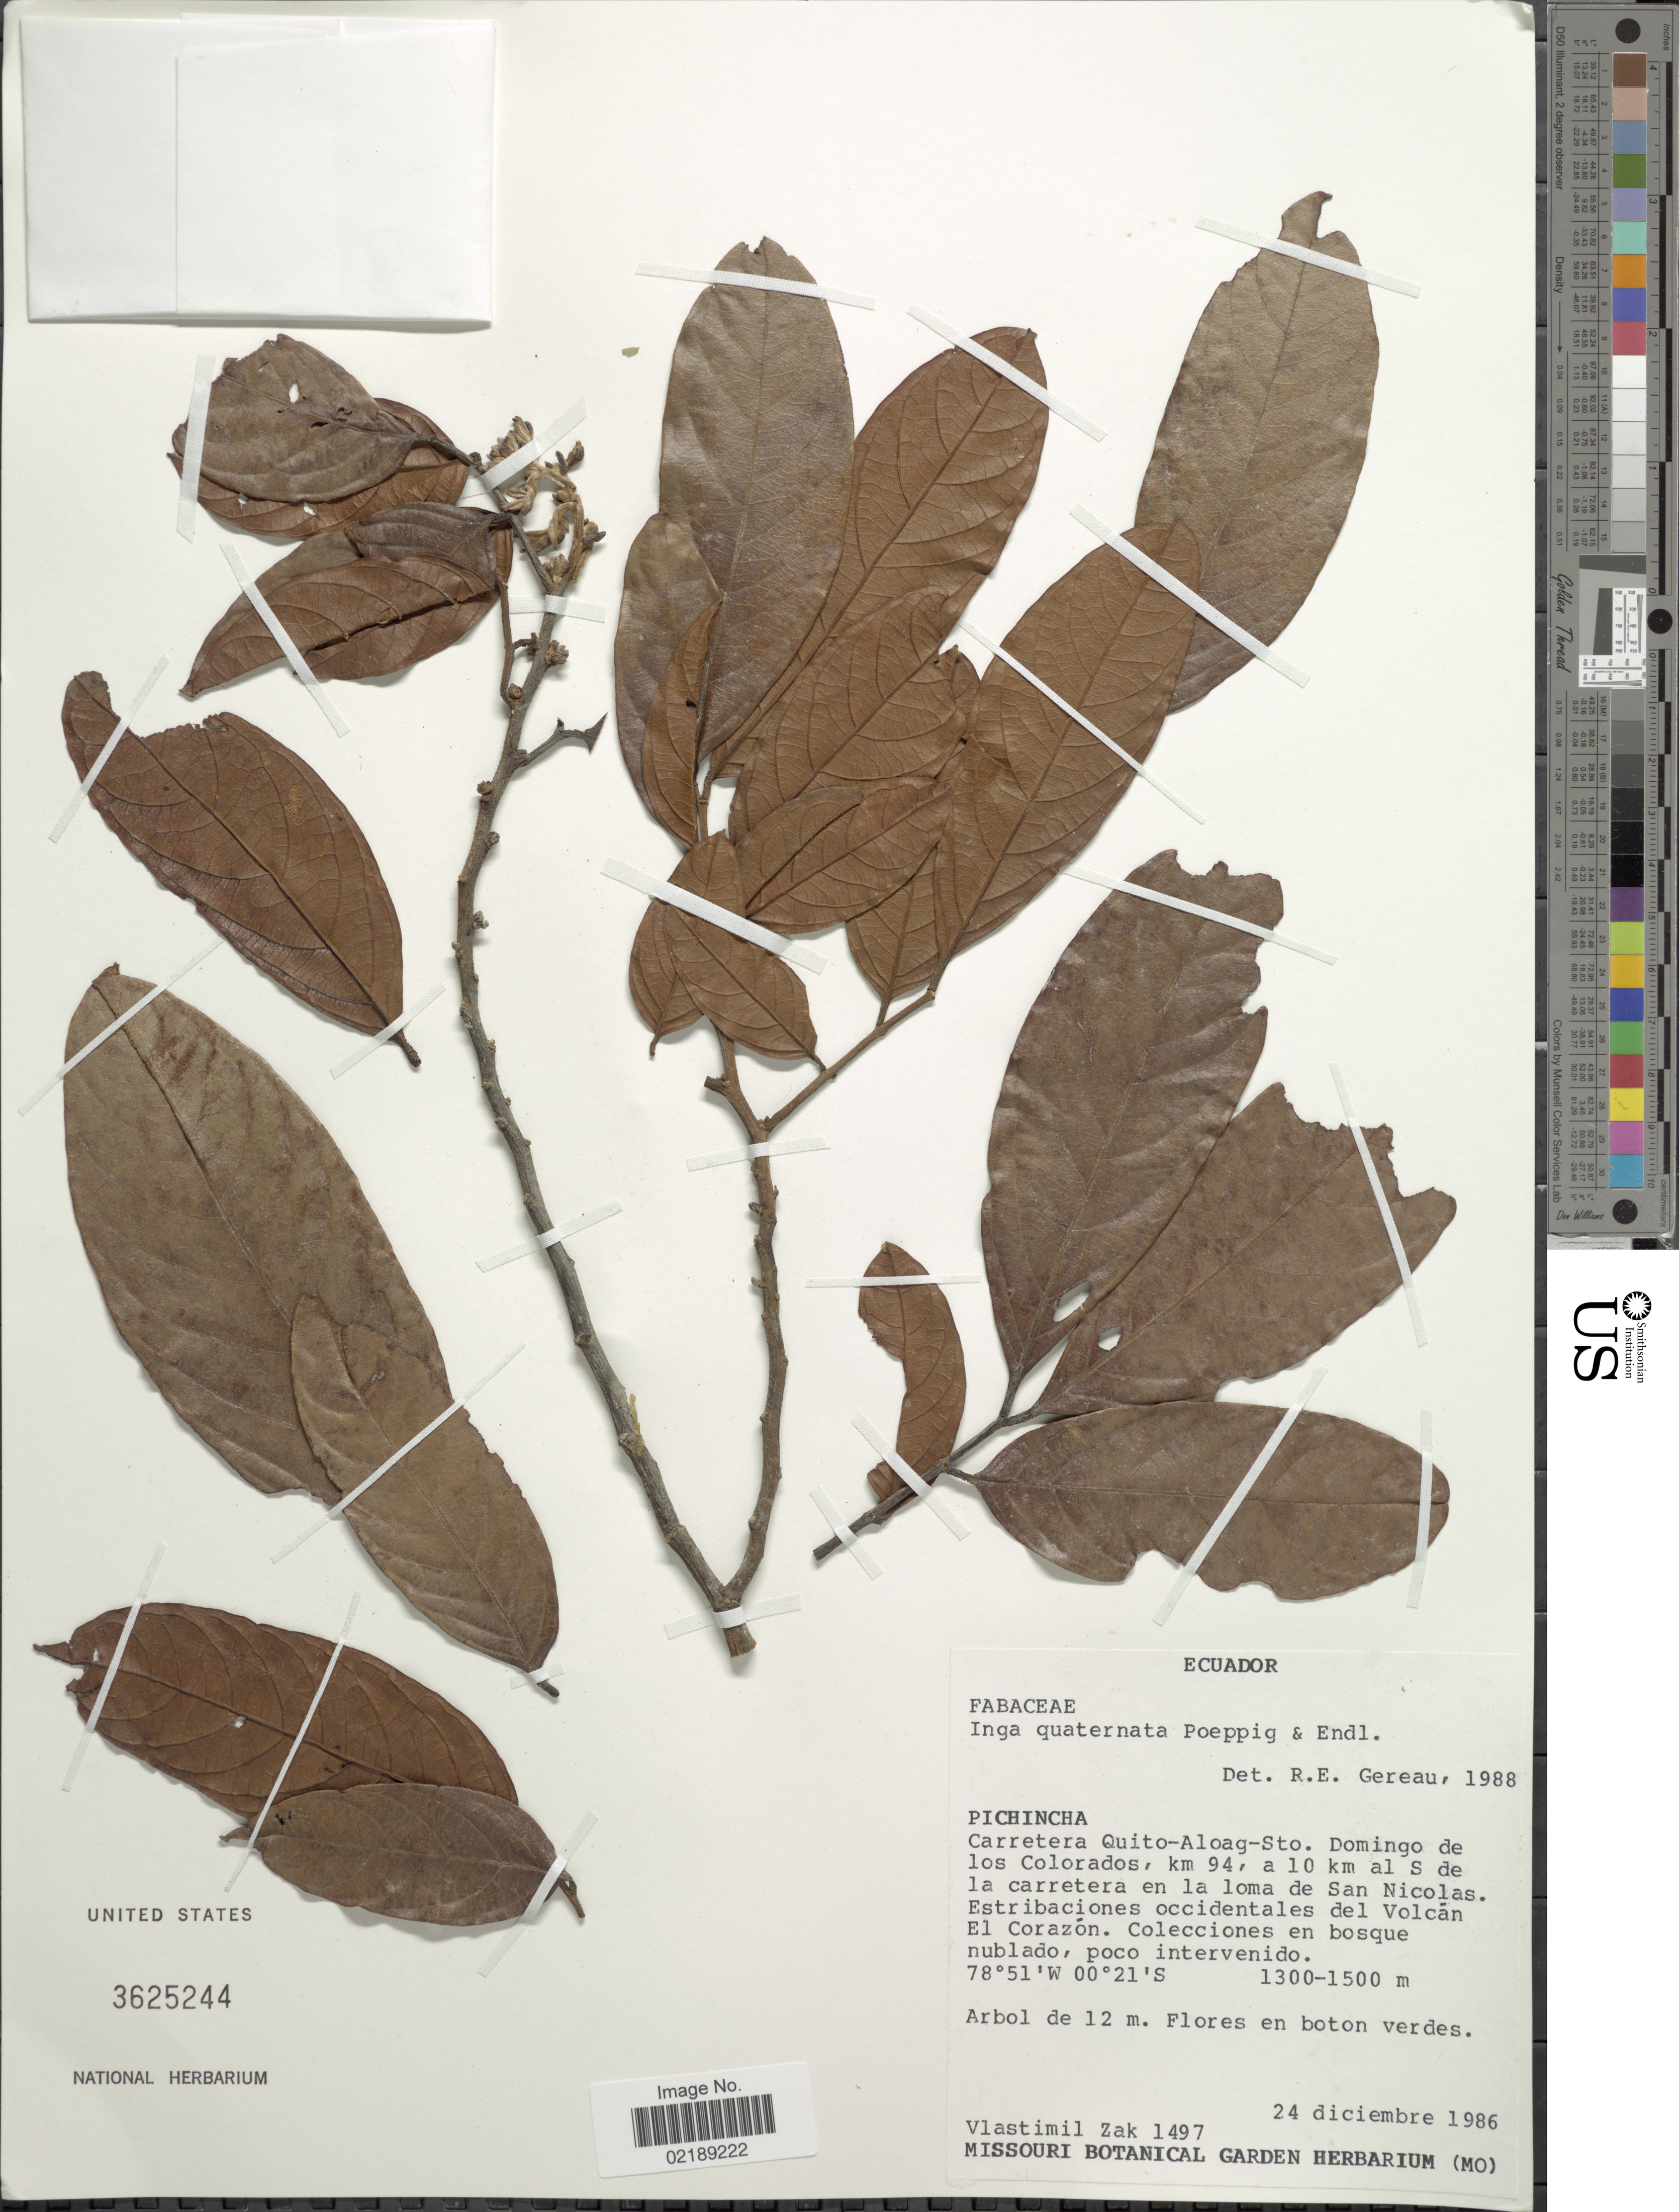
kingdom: Plantae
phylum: Tracheophyta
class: Magnoliopsida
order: Fabales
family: Fabaceae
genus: Inga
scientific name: Inga quaternata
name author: Poepp. & Endl.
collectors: V. Zak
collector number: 1497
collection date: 1986-12-24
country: Ecuador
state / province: Pichincha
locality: Carretera Quito-Aloag-Sto, Domingo de los Colorados, km 94, a 10 km al S de la carretera en la loma de San Nicolas, Estribaciones occidentales del Volcan El Corazon.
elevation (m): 1300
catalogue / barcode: US 3625244